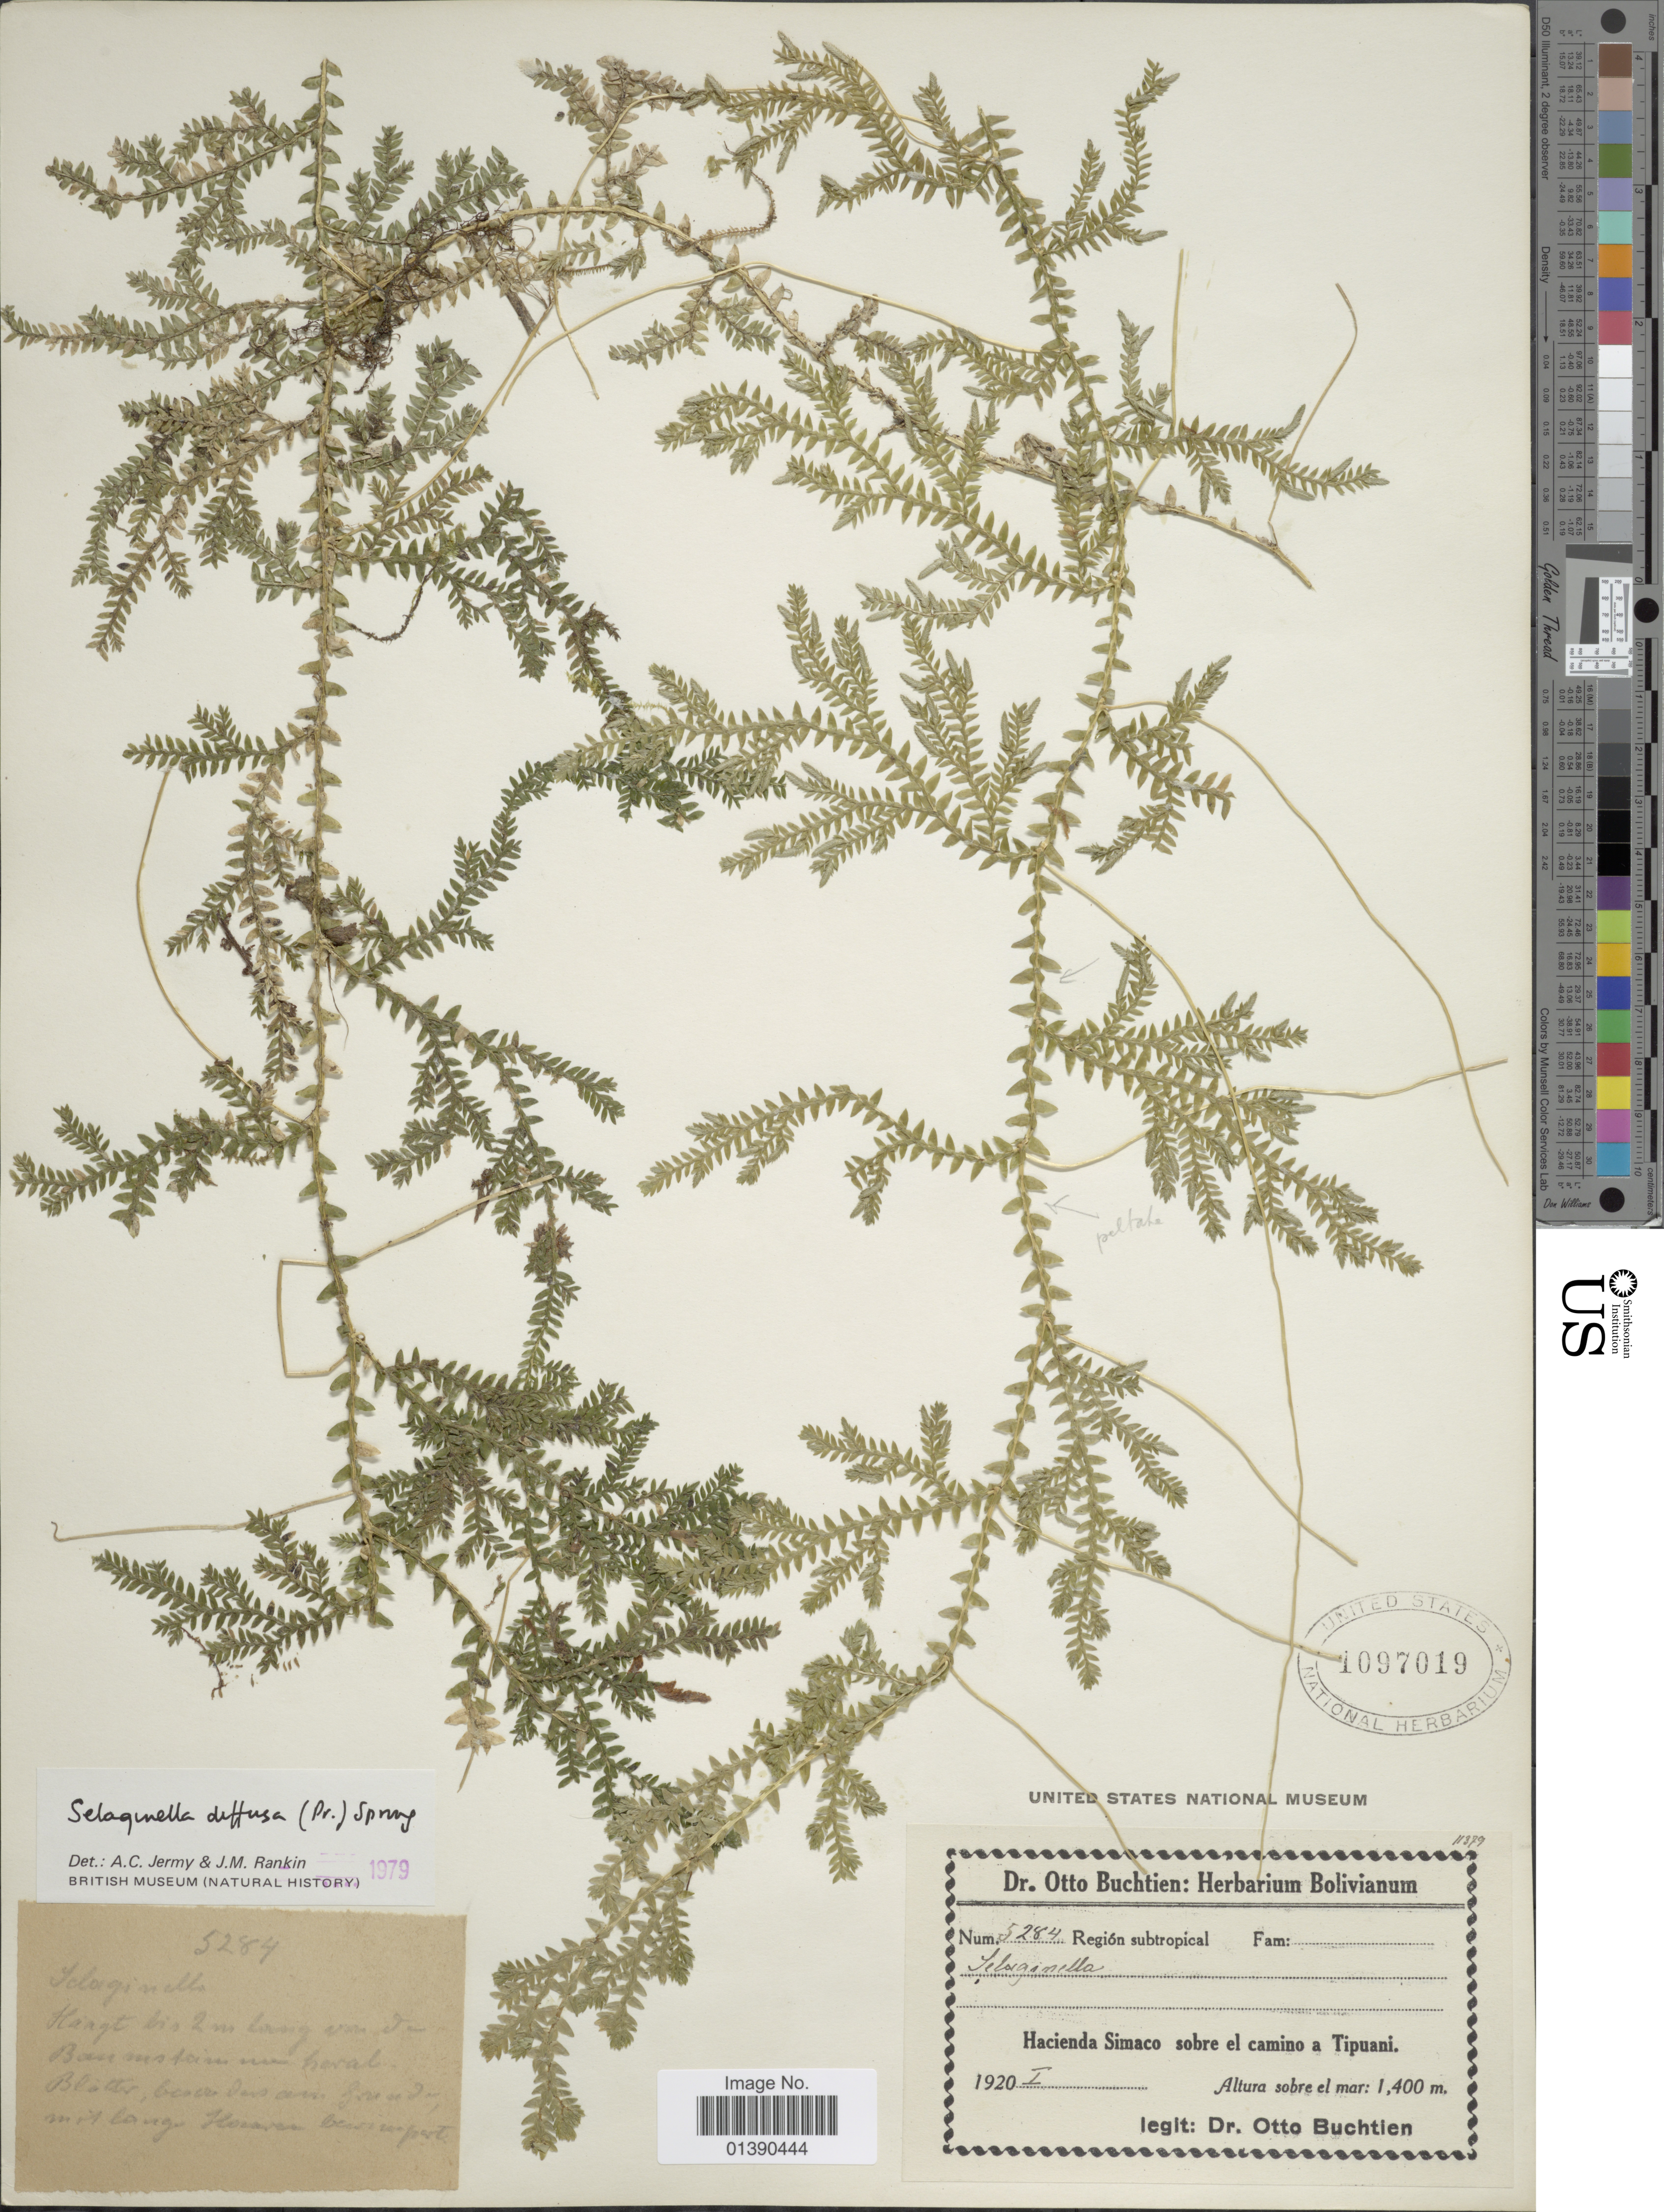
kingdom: Plantae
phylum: Tracheophyta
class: Lycopodiopsida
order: Selaginellales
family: Selaginellaceae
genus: Selaginella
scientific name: Selaginella diffusa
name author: (C. Presl) Spring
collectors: O. Buchtien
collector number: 5284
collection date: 1920-01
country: Bolivia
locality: Hacienda Simaco sobre el camino a Tipuani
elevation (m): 1400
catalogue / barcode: US 1097019